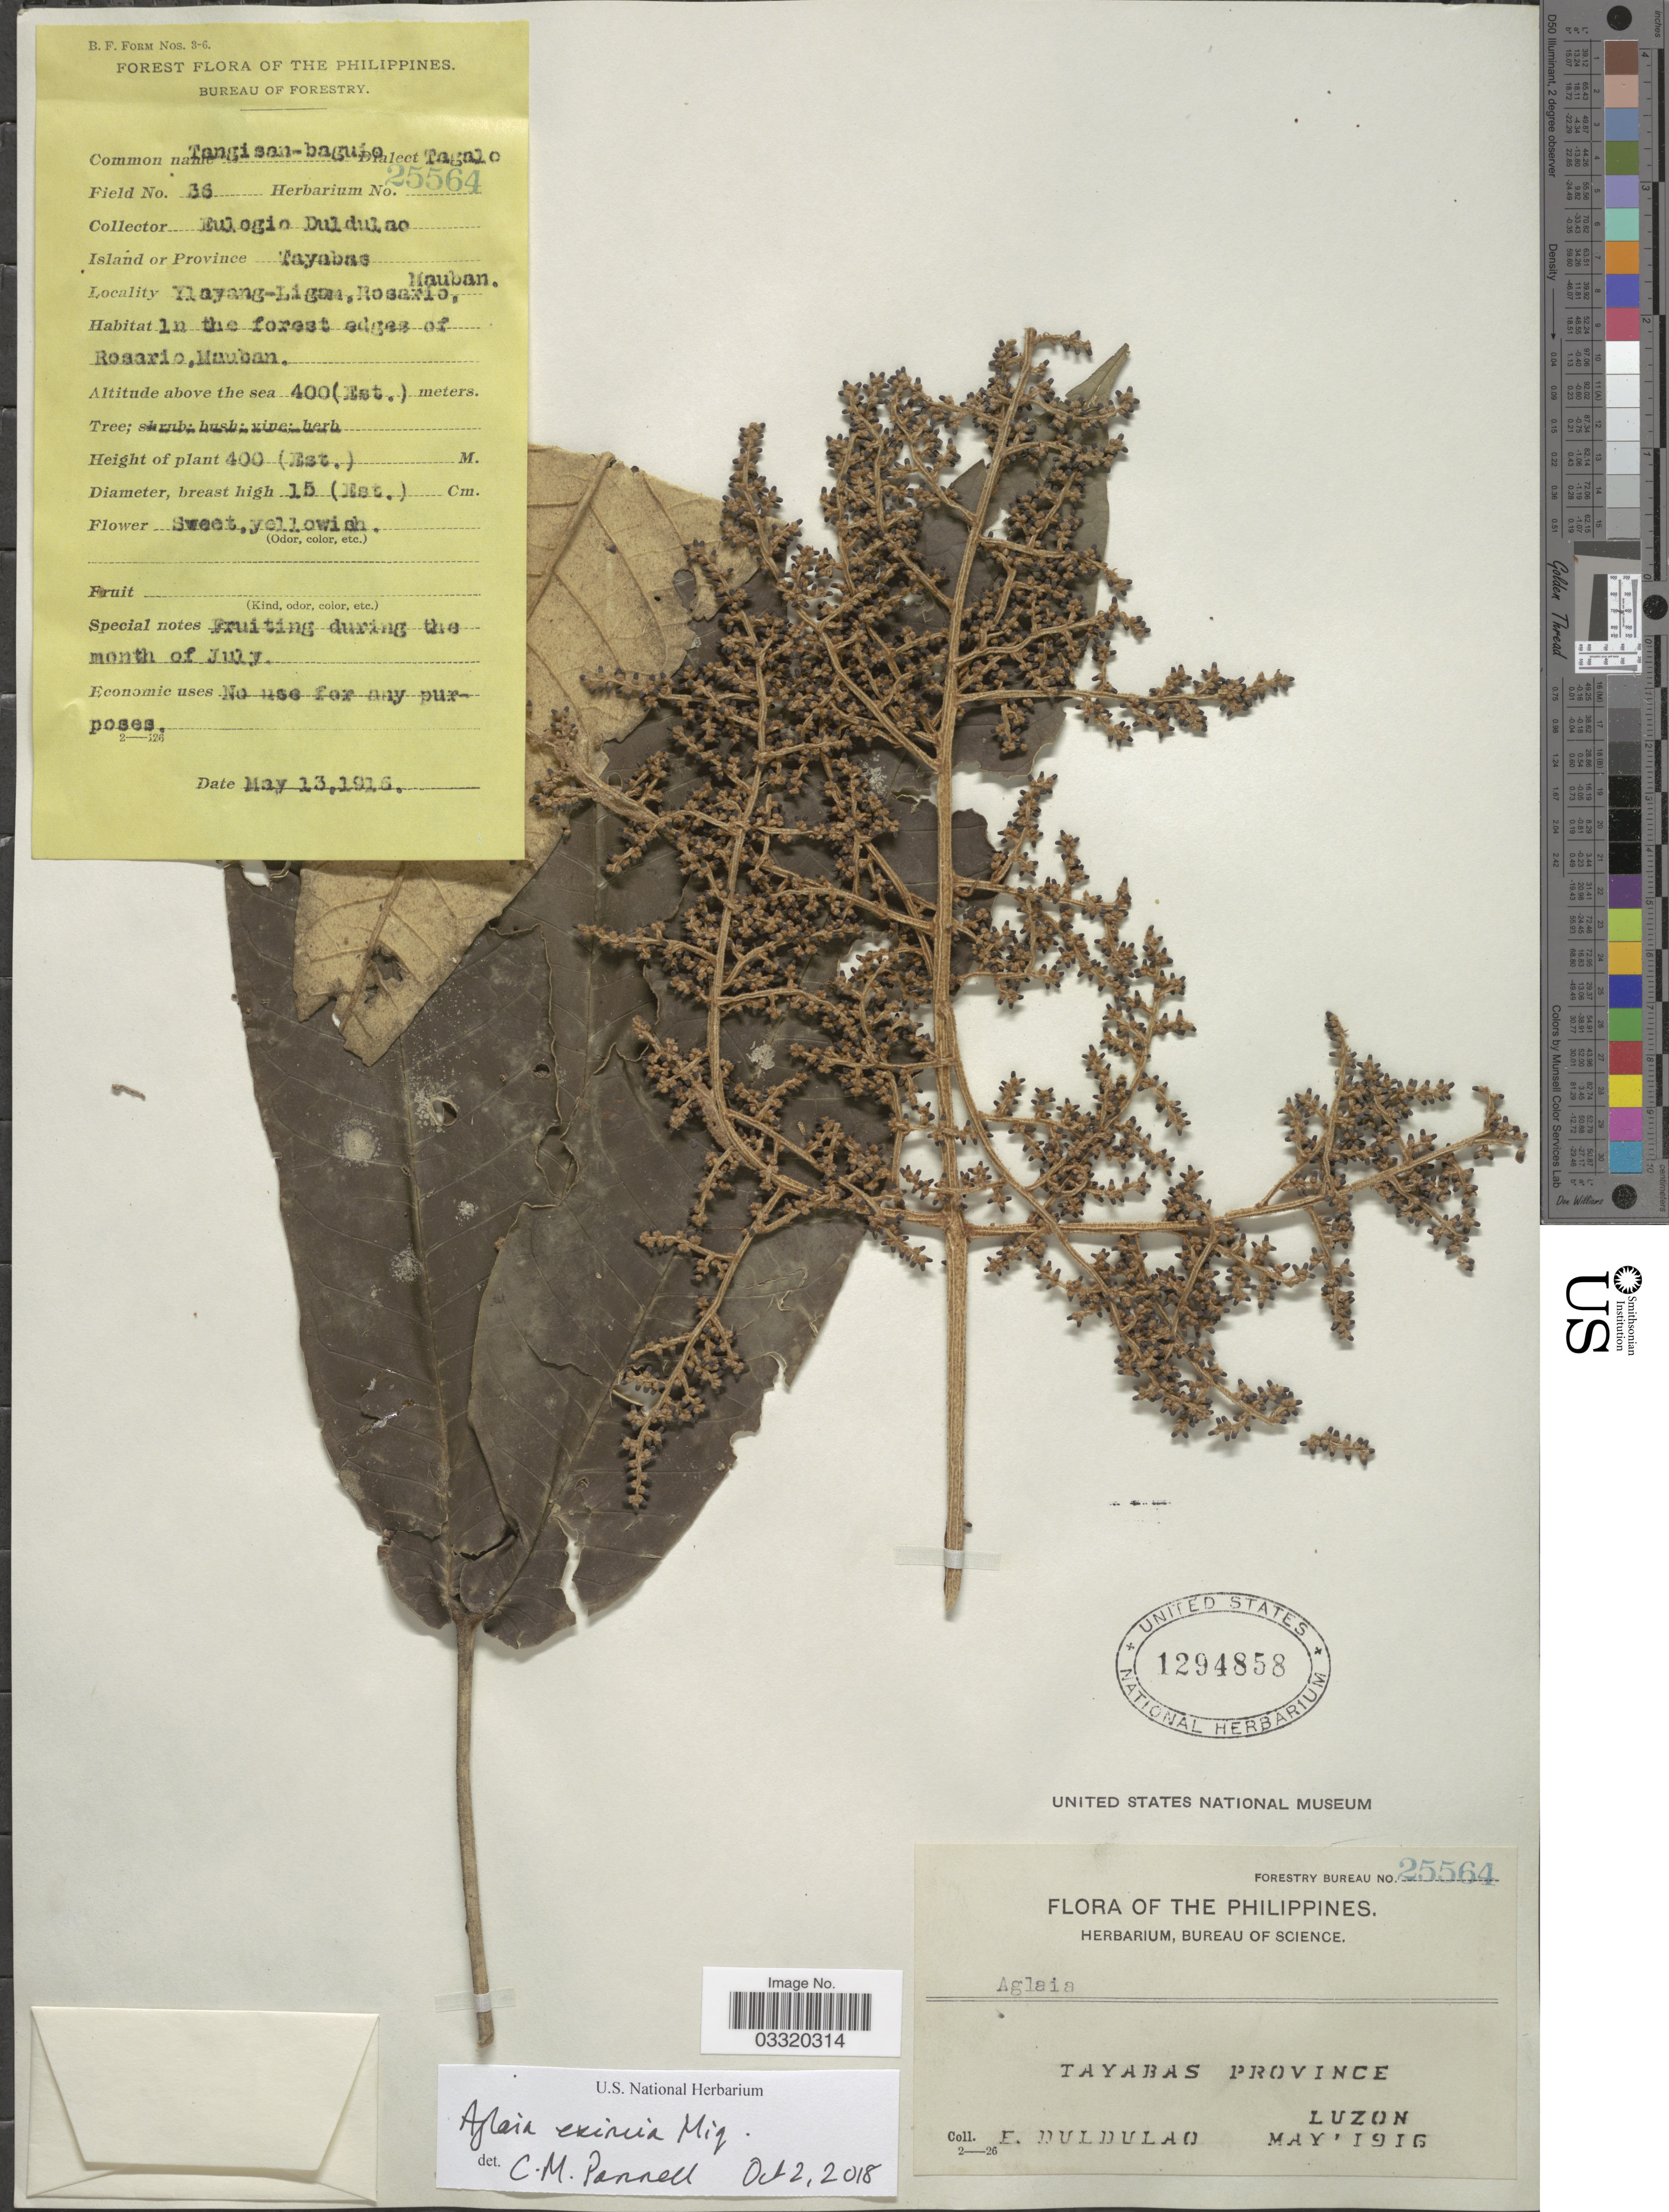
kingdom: Plantae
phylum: Tracheophyta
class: Magnoliopsida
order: Sapindales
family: Meliaceae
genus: Aglaia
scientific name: Aglaia eximia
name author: Miq.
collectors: E. Duldulao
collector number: Forestry Bureau 25564/ 36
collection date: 1916-05-13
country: Philippines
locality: Tayabas Province. Luzon. Ylayang-Ligan , Rosario, Mauban. In the forest edge of Rosario, Mauban.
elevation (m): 400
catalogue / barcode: US 1294858